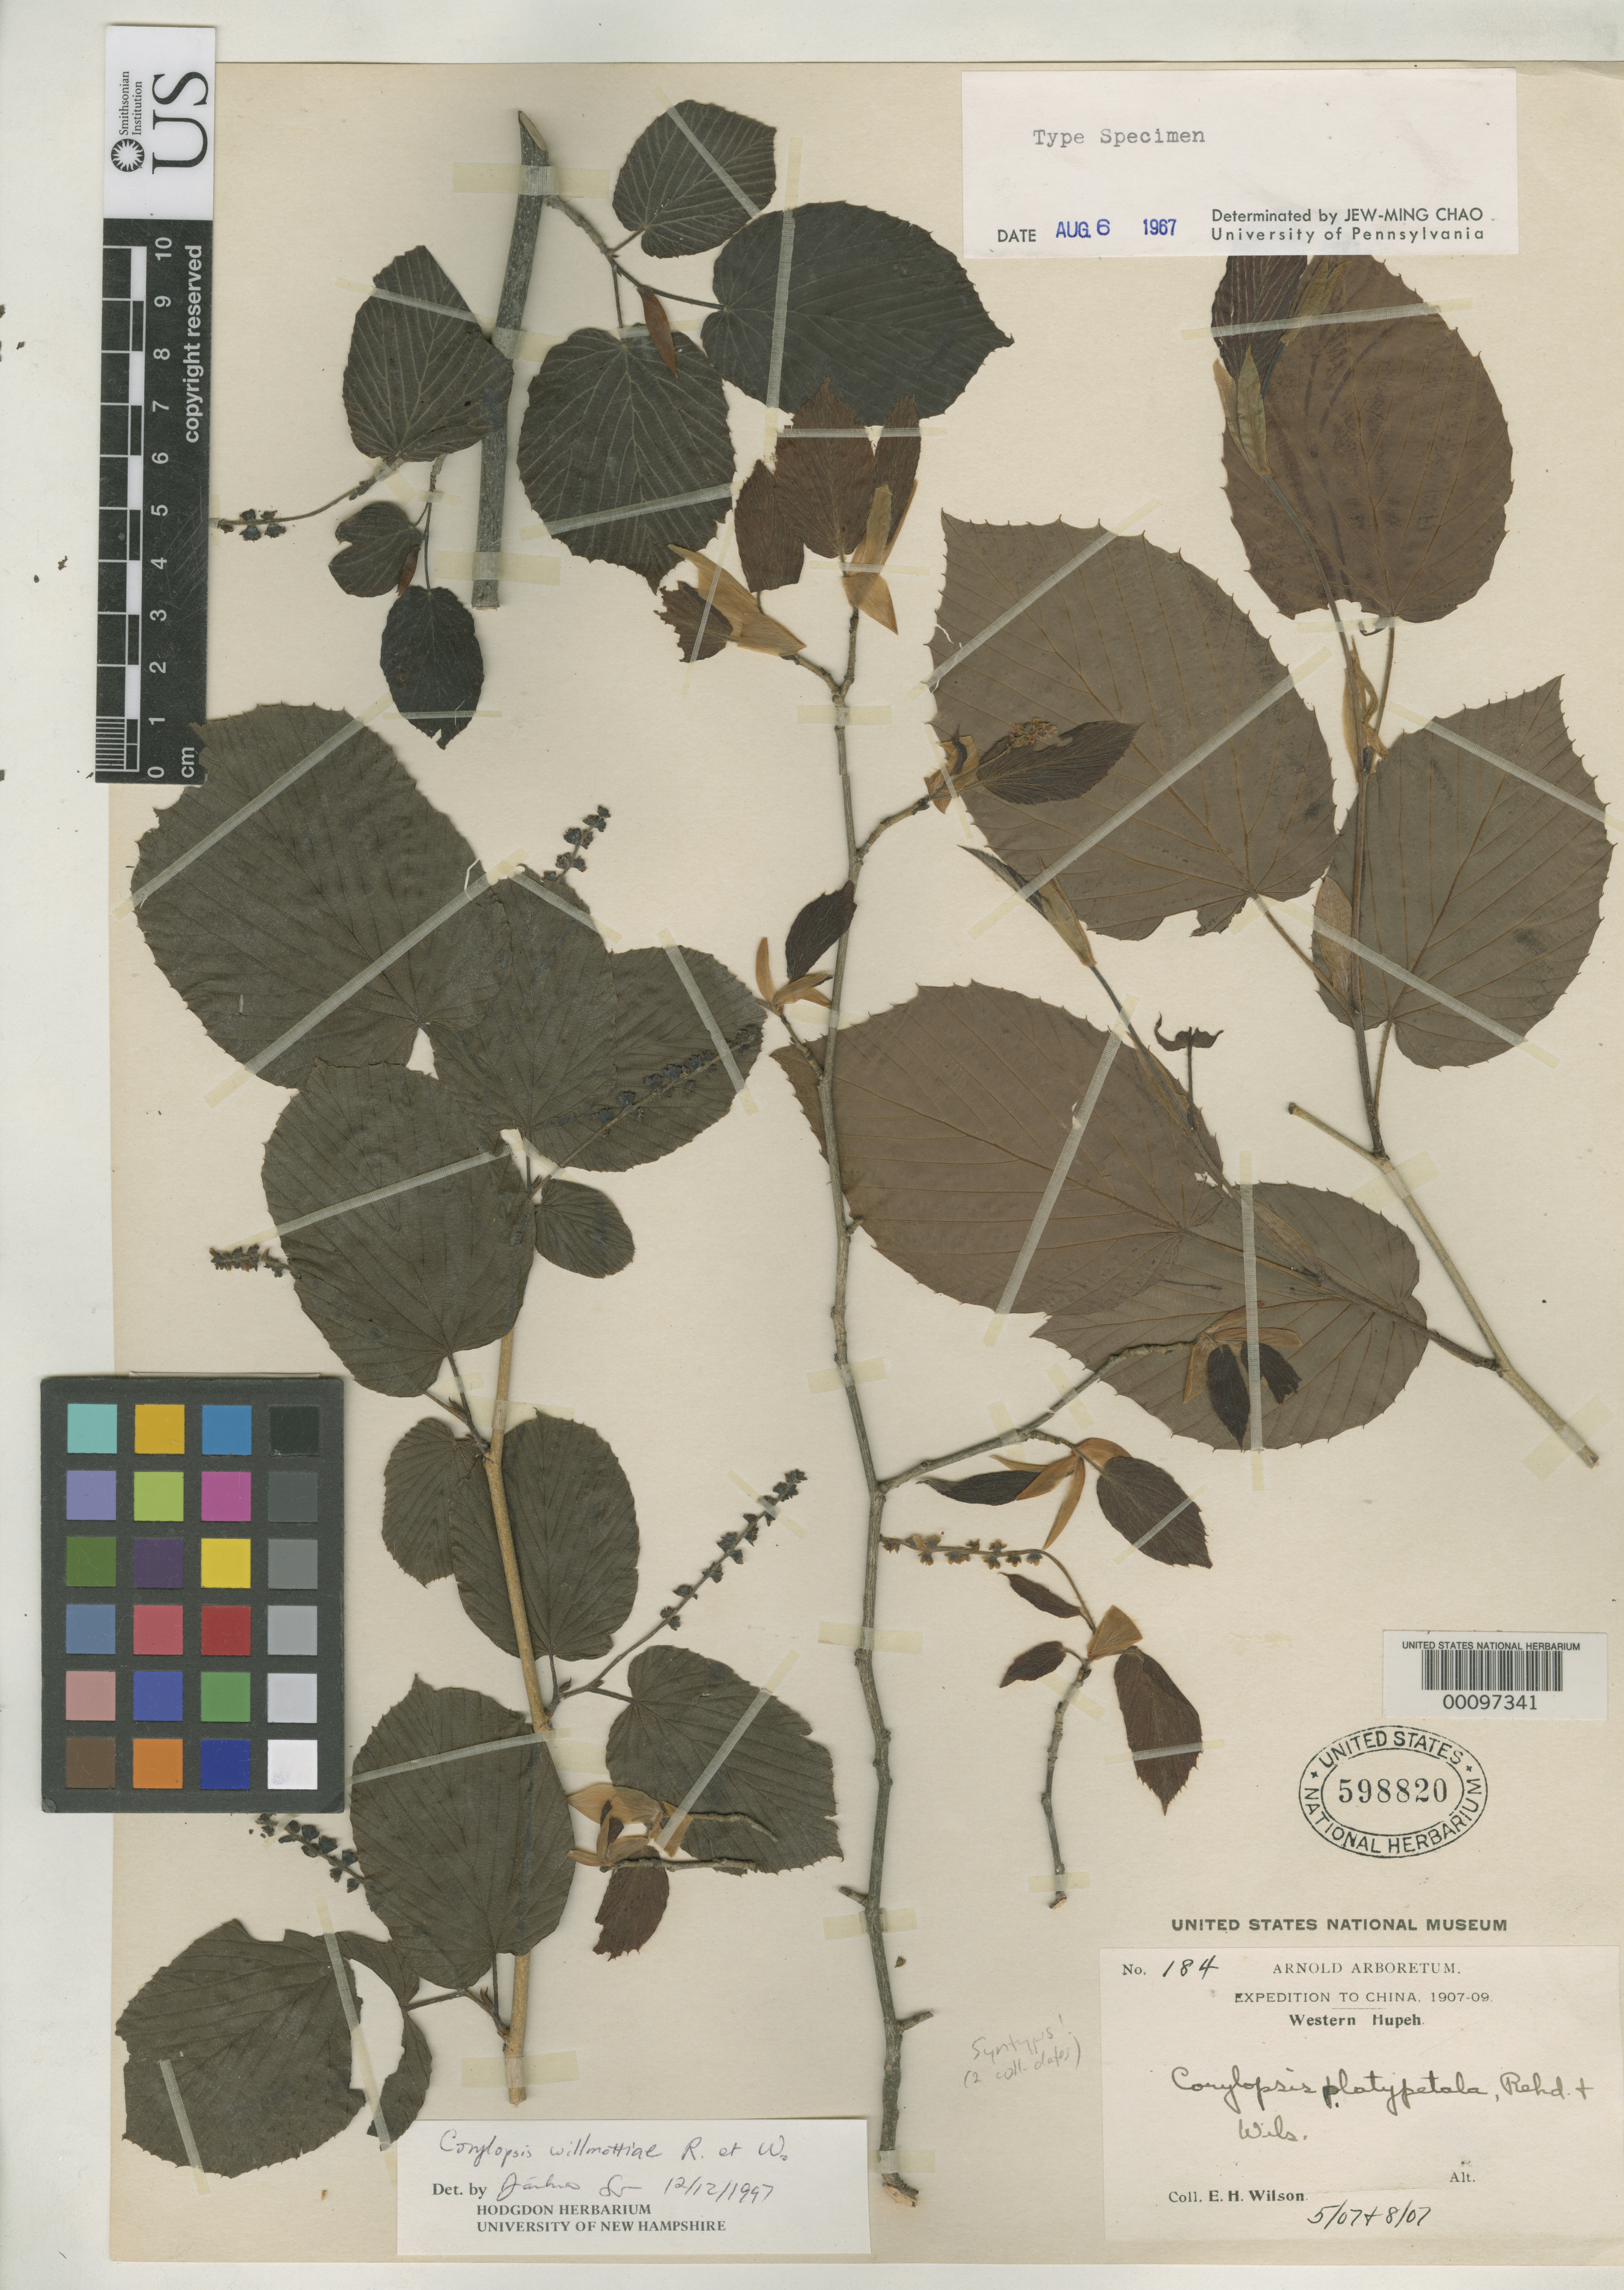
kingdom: Plantae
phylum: Tracheophyta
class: Magnoliopsida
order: Saxifragales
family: Hamamelidaceae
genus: Corylopsis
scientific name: Corylopsis platypetala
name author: Rehder & E.H. Wilson in Sarg.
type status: Syntype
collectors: E. H. Wilson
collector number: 184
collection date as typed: May 1907 and -- Aug 1907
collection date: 1907-05,1907-08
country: China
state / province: Hubei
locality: Hsing-shan Hsien.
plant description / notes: Sheet mounted with specimens apparently collected on 2 different dates (May and August), as cited in protologue.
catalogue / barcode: US 598820